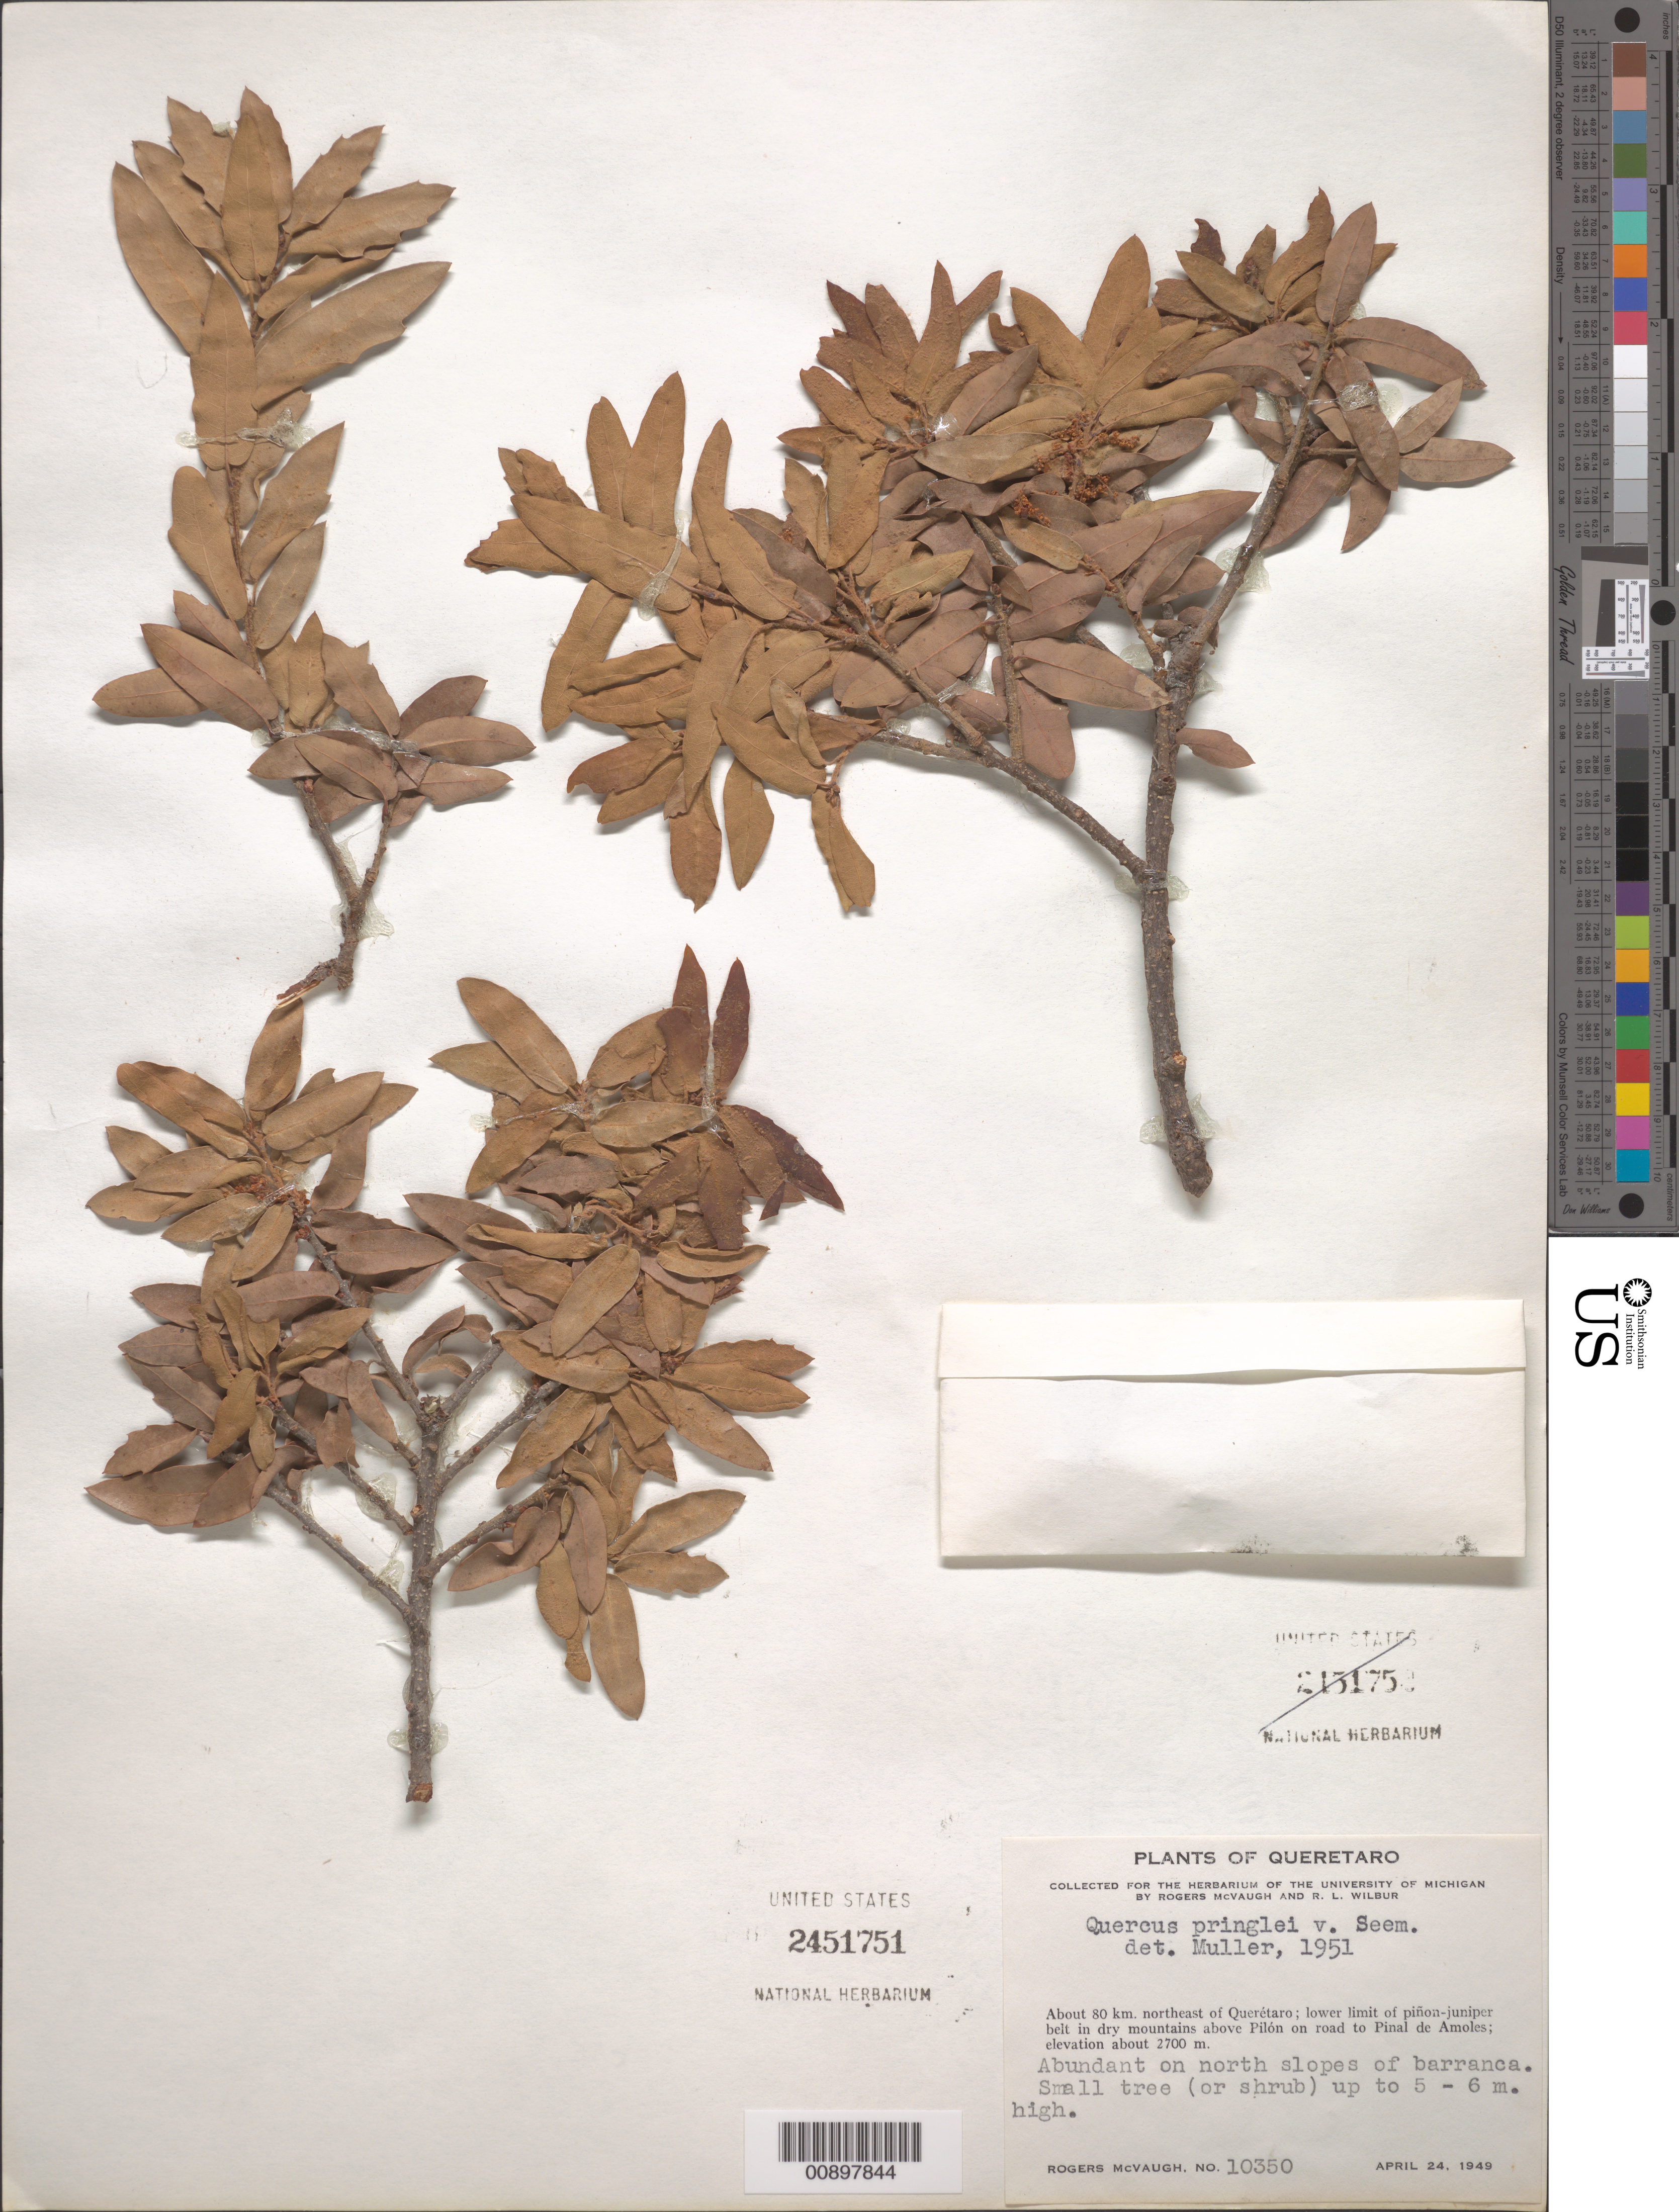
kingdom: Plantae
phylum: Tracheophyta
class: Magnoliopsida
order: Fagales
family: Fagaceae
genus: Quercus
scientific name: Quercus pringlei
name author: Seemen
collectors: R. McVaugh & R. L. Wilbur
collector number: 10350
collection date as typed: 24 Apr 1949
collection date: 1949-04-24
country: Mexico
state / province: Querétaro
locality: About 80 km. northeast of Querétaro; lower limit of piñon-juniper belt in dry mountains above Pilón on road to Pinal de Amoles.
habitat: Limit of piñon-juniper belt in dry mountains.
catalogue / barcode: US 2451751